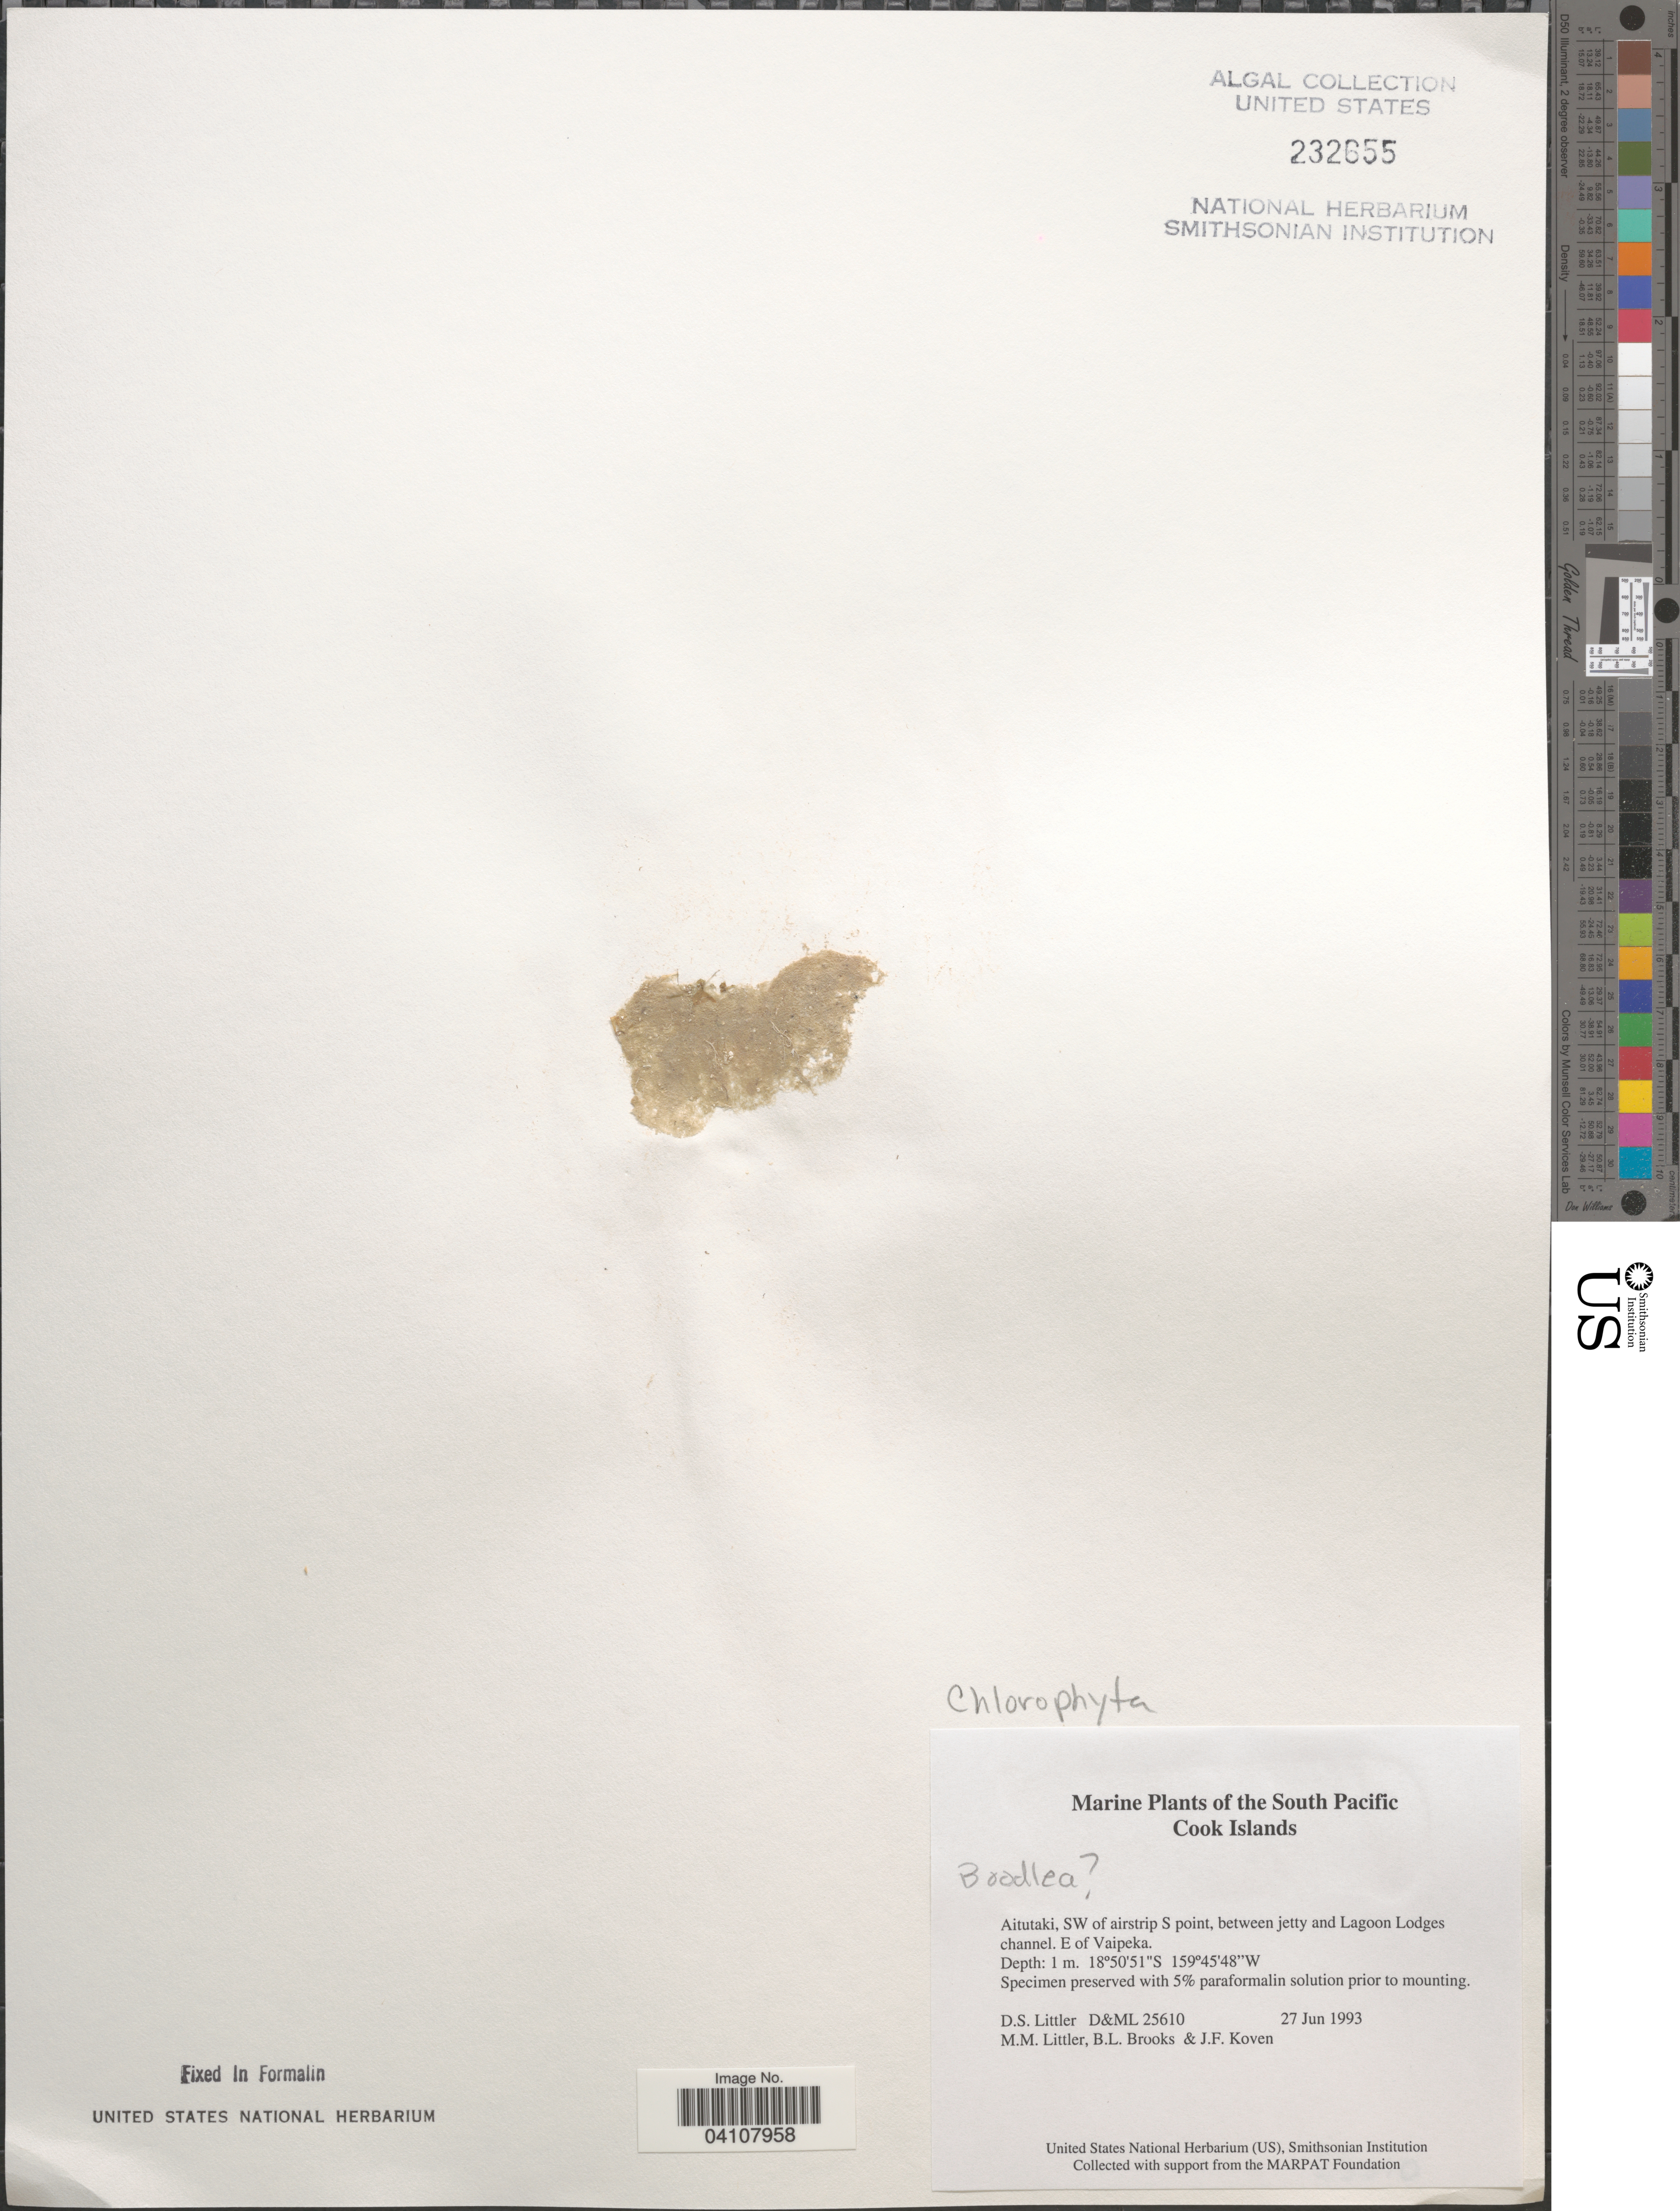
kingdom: Plantae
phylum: Chlorophyta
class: Ulvophyceae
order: Siphonocladales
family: Boodleaceae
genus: Boodlea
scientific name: Boodlea sp.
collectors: D. S. Littler, B. Brooks & J. Koven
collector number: D&ML25610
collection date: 1993-06-27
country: Cook Islands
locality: The South Pacific. Aitutaki, SW of airstrip S point, between jetty and Lagoon Lodges channel. E of Vaipeka.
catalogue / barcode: US 232655